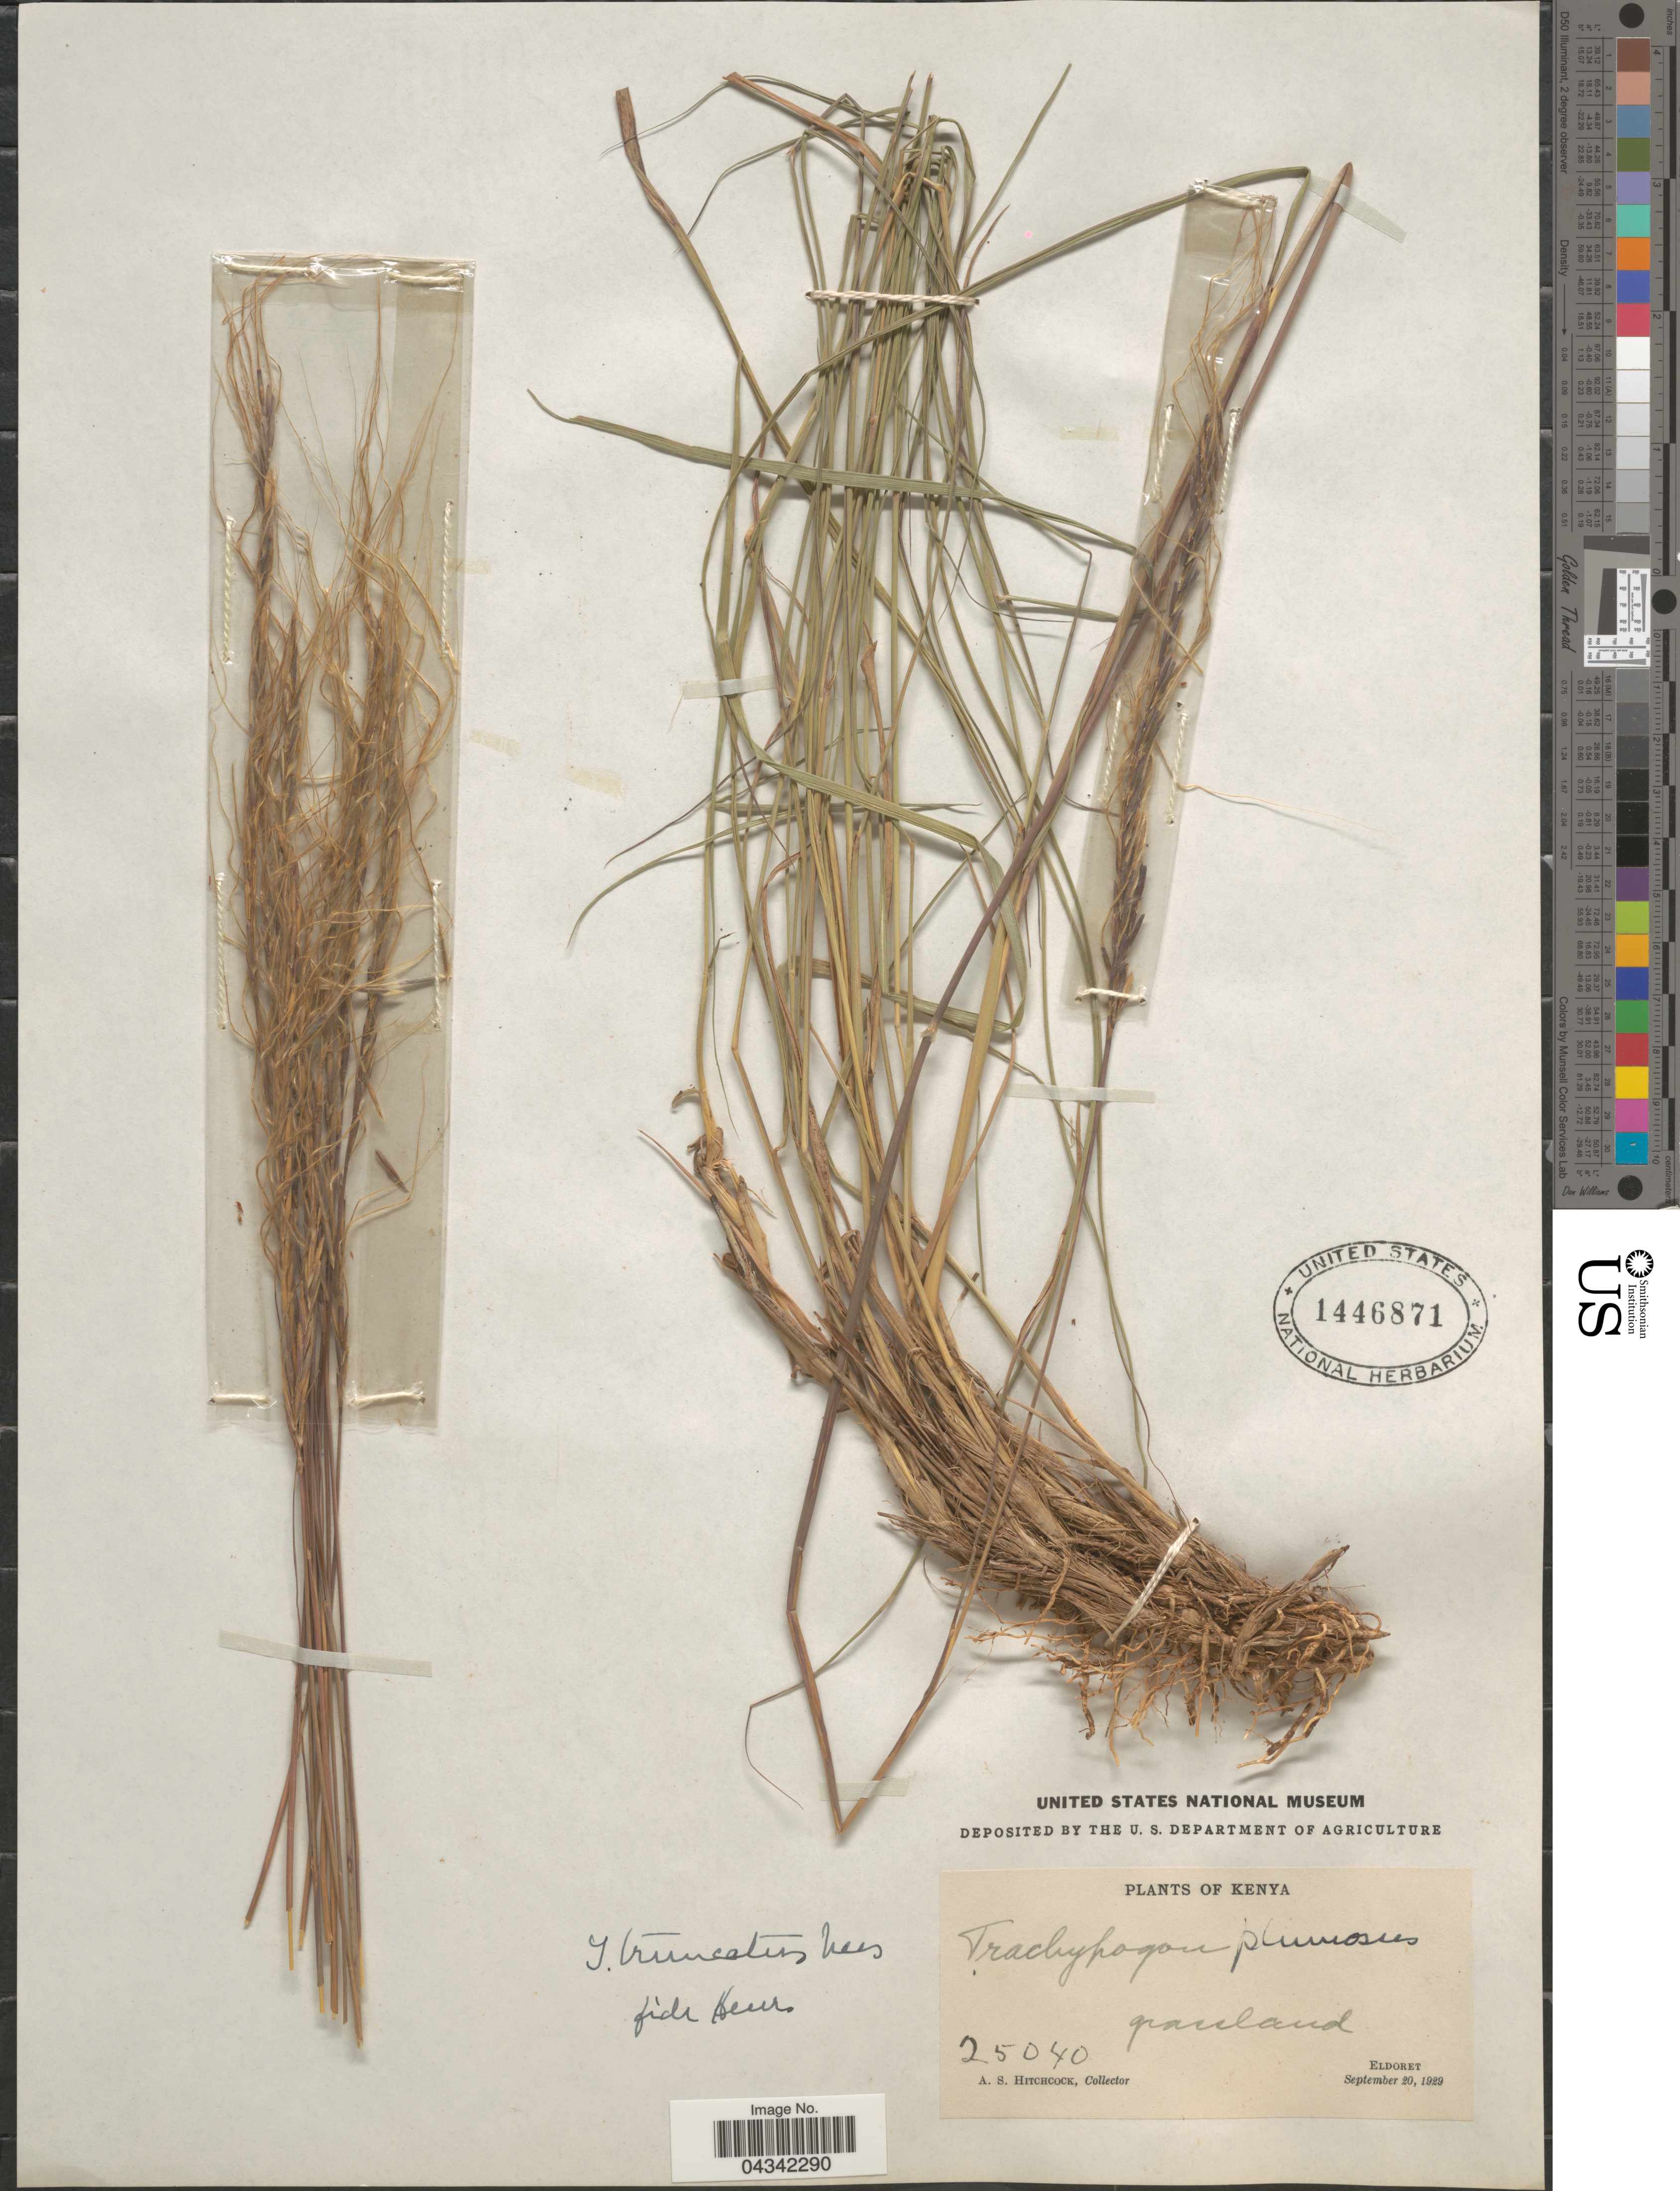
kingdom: Plantae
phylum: Tracheophyta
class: Liliopsida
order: Poales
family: Poaceae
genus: Trachypogon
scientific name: Trachypogon spicatus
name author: (L. f.) Kuntze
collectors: A. S. Hitchcock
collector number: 25040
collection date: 1929-09-20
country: Kenya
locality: Grassland. Eldoret.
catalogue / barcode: US 1446871